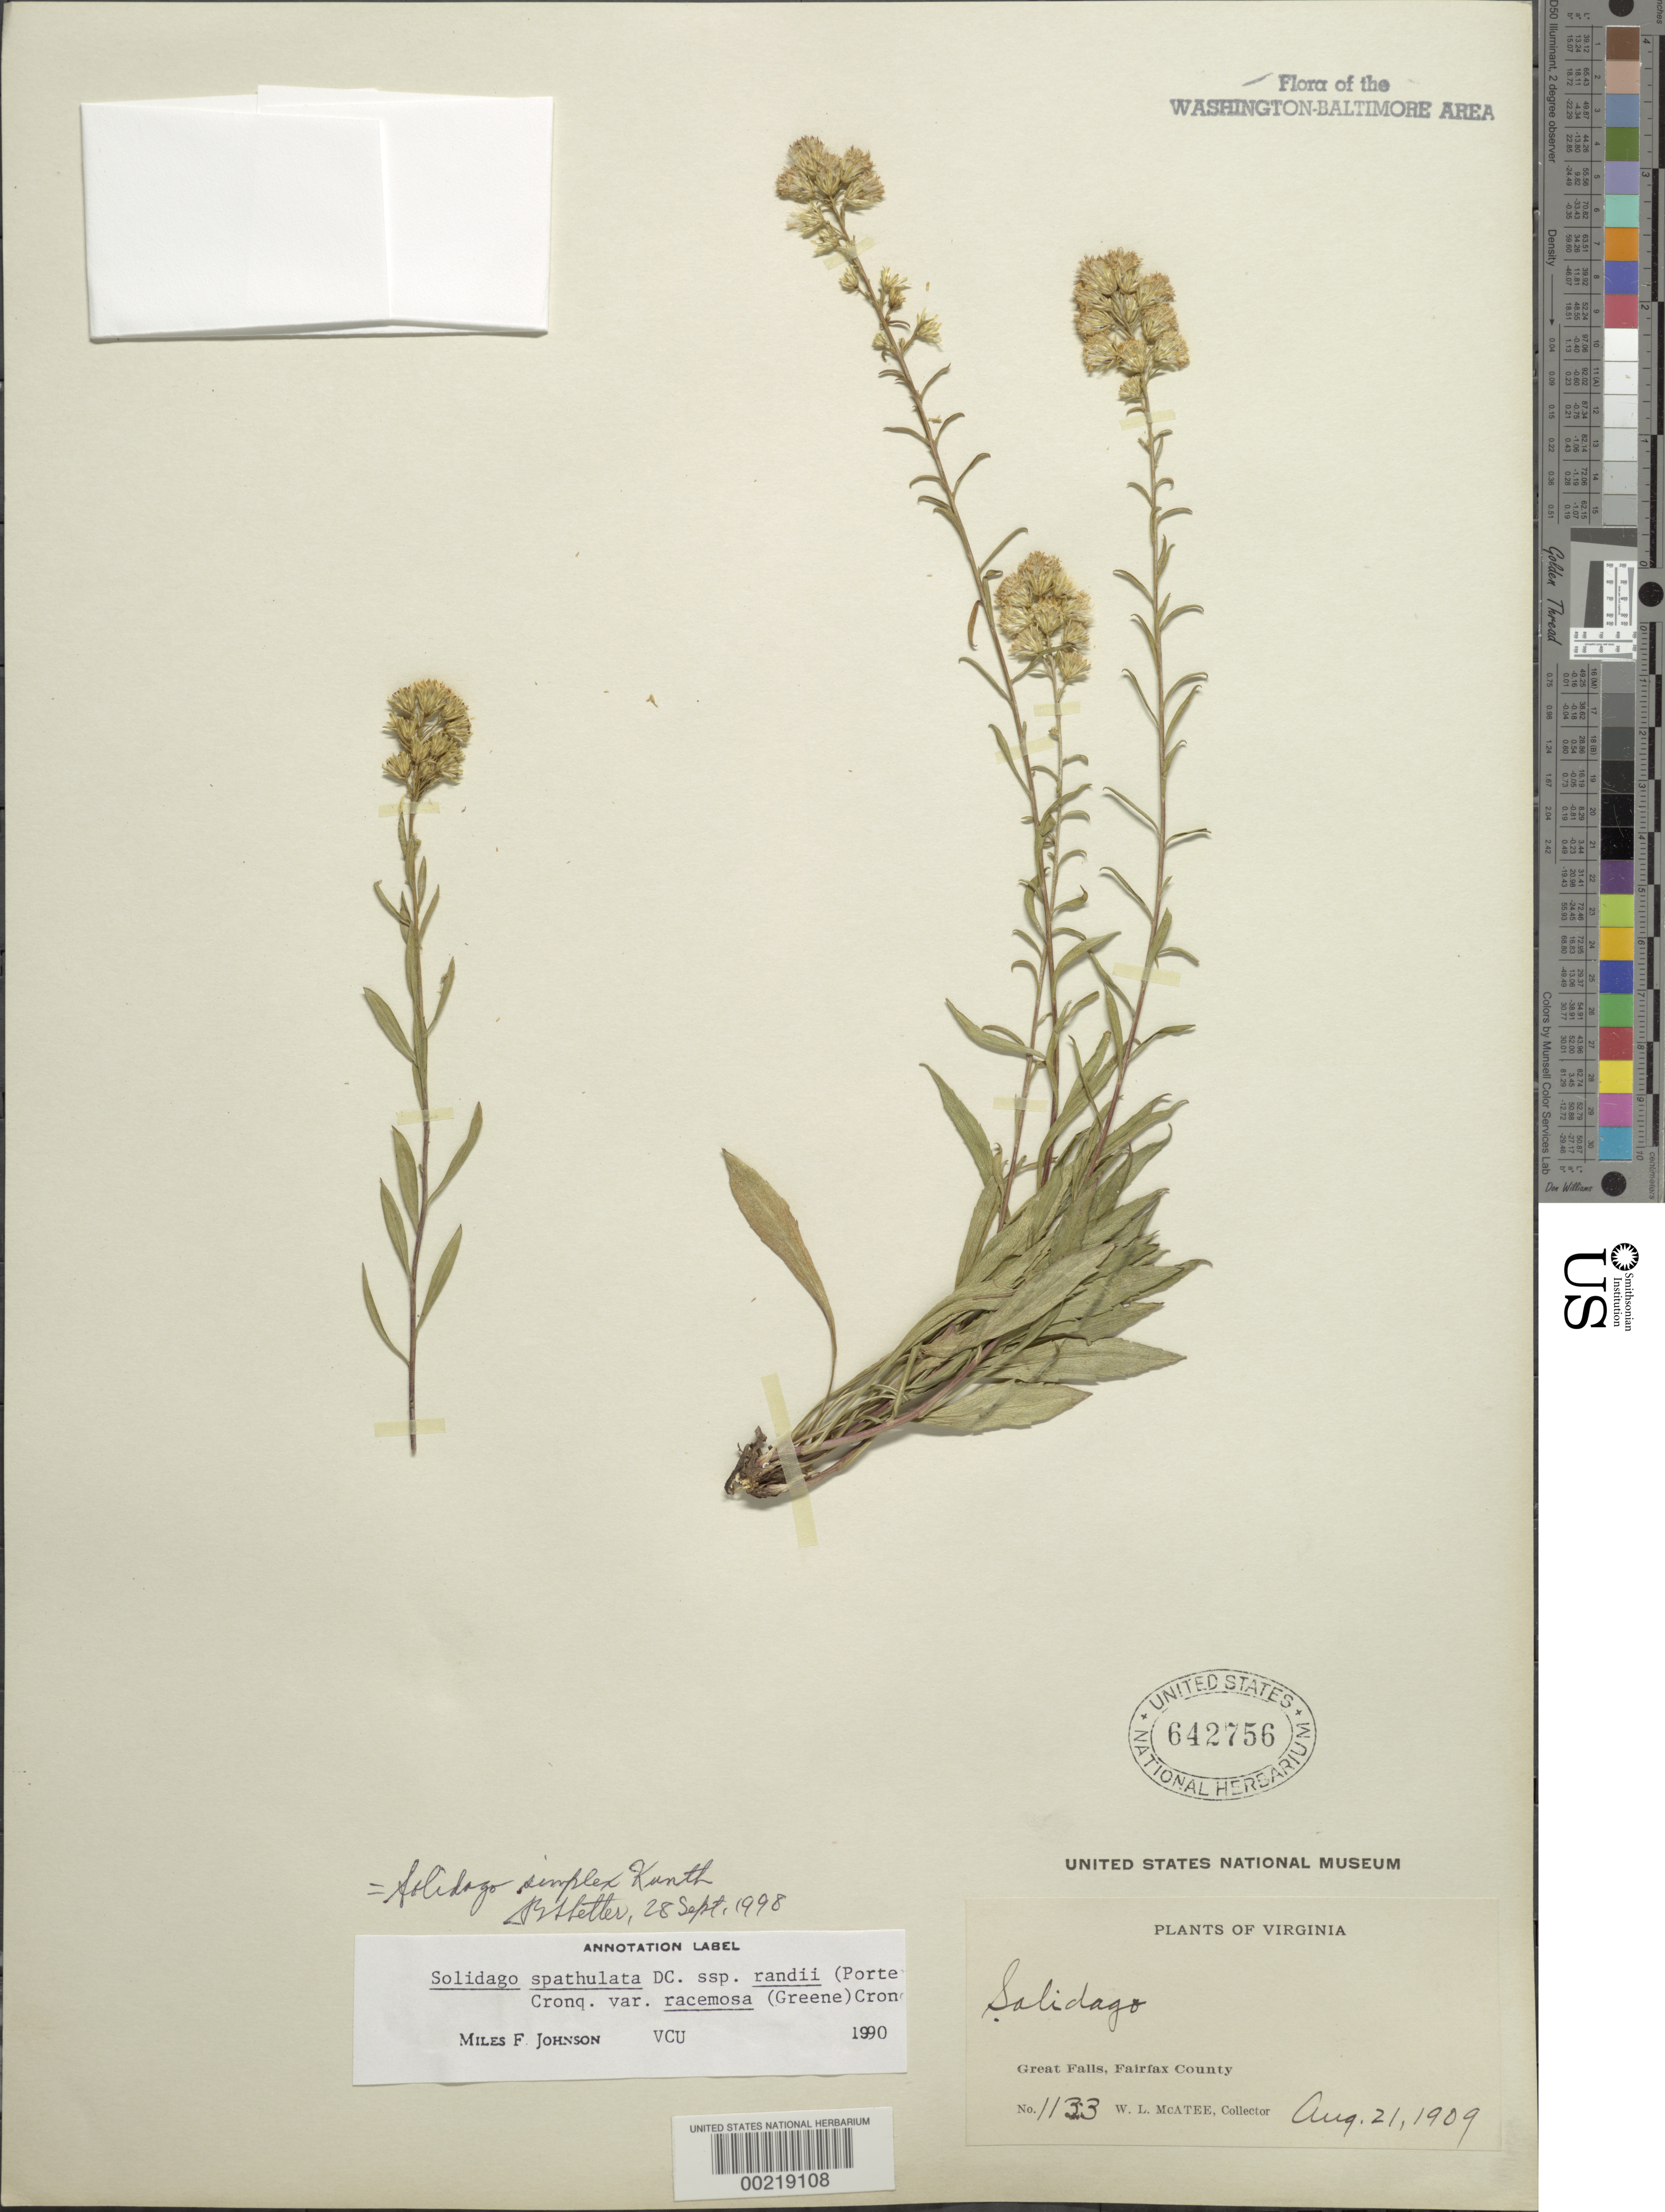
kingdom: Plantae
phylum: Tracheophyta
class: Magnoliopsida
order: Asterales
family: Asteraceae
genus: Solidago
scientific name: Solidago simplex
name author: Kunth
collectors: W. McAtee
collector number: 1133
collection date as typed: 21 Aug 1909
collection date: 1909-08-21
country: United States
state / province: Virginia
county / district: Fairfax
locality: Great Falls C. & O. Canal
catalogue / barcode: US 642756